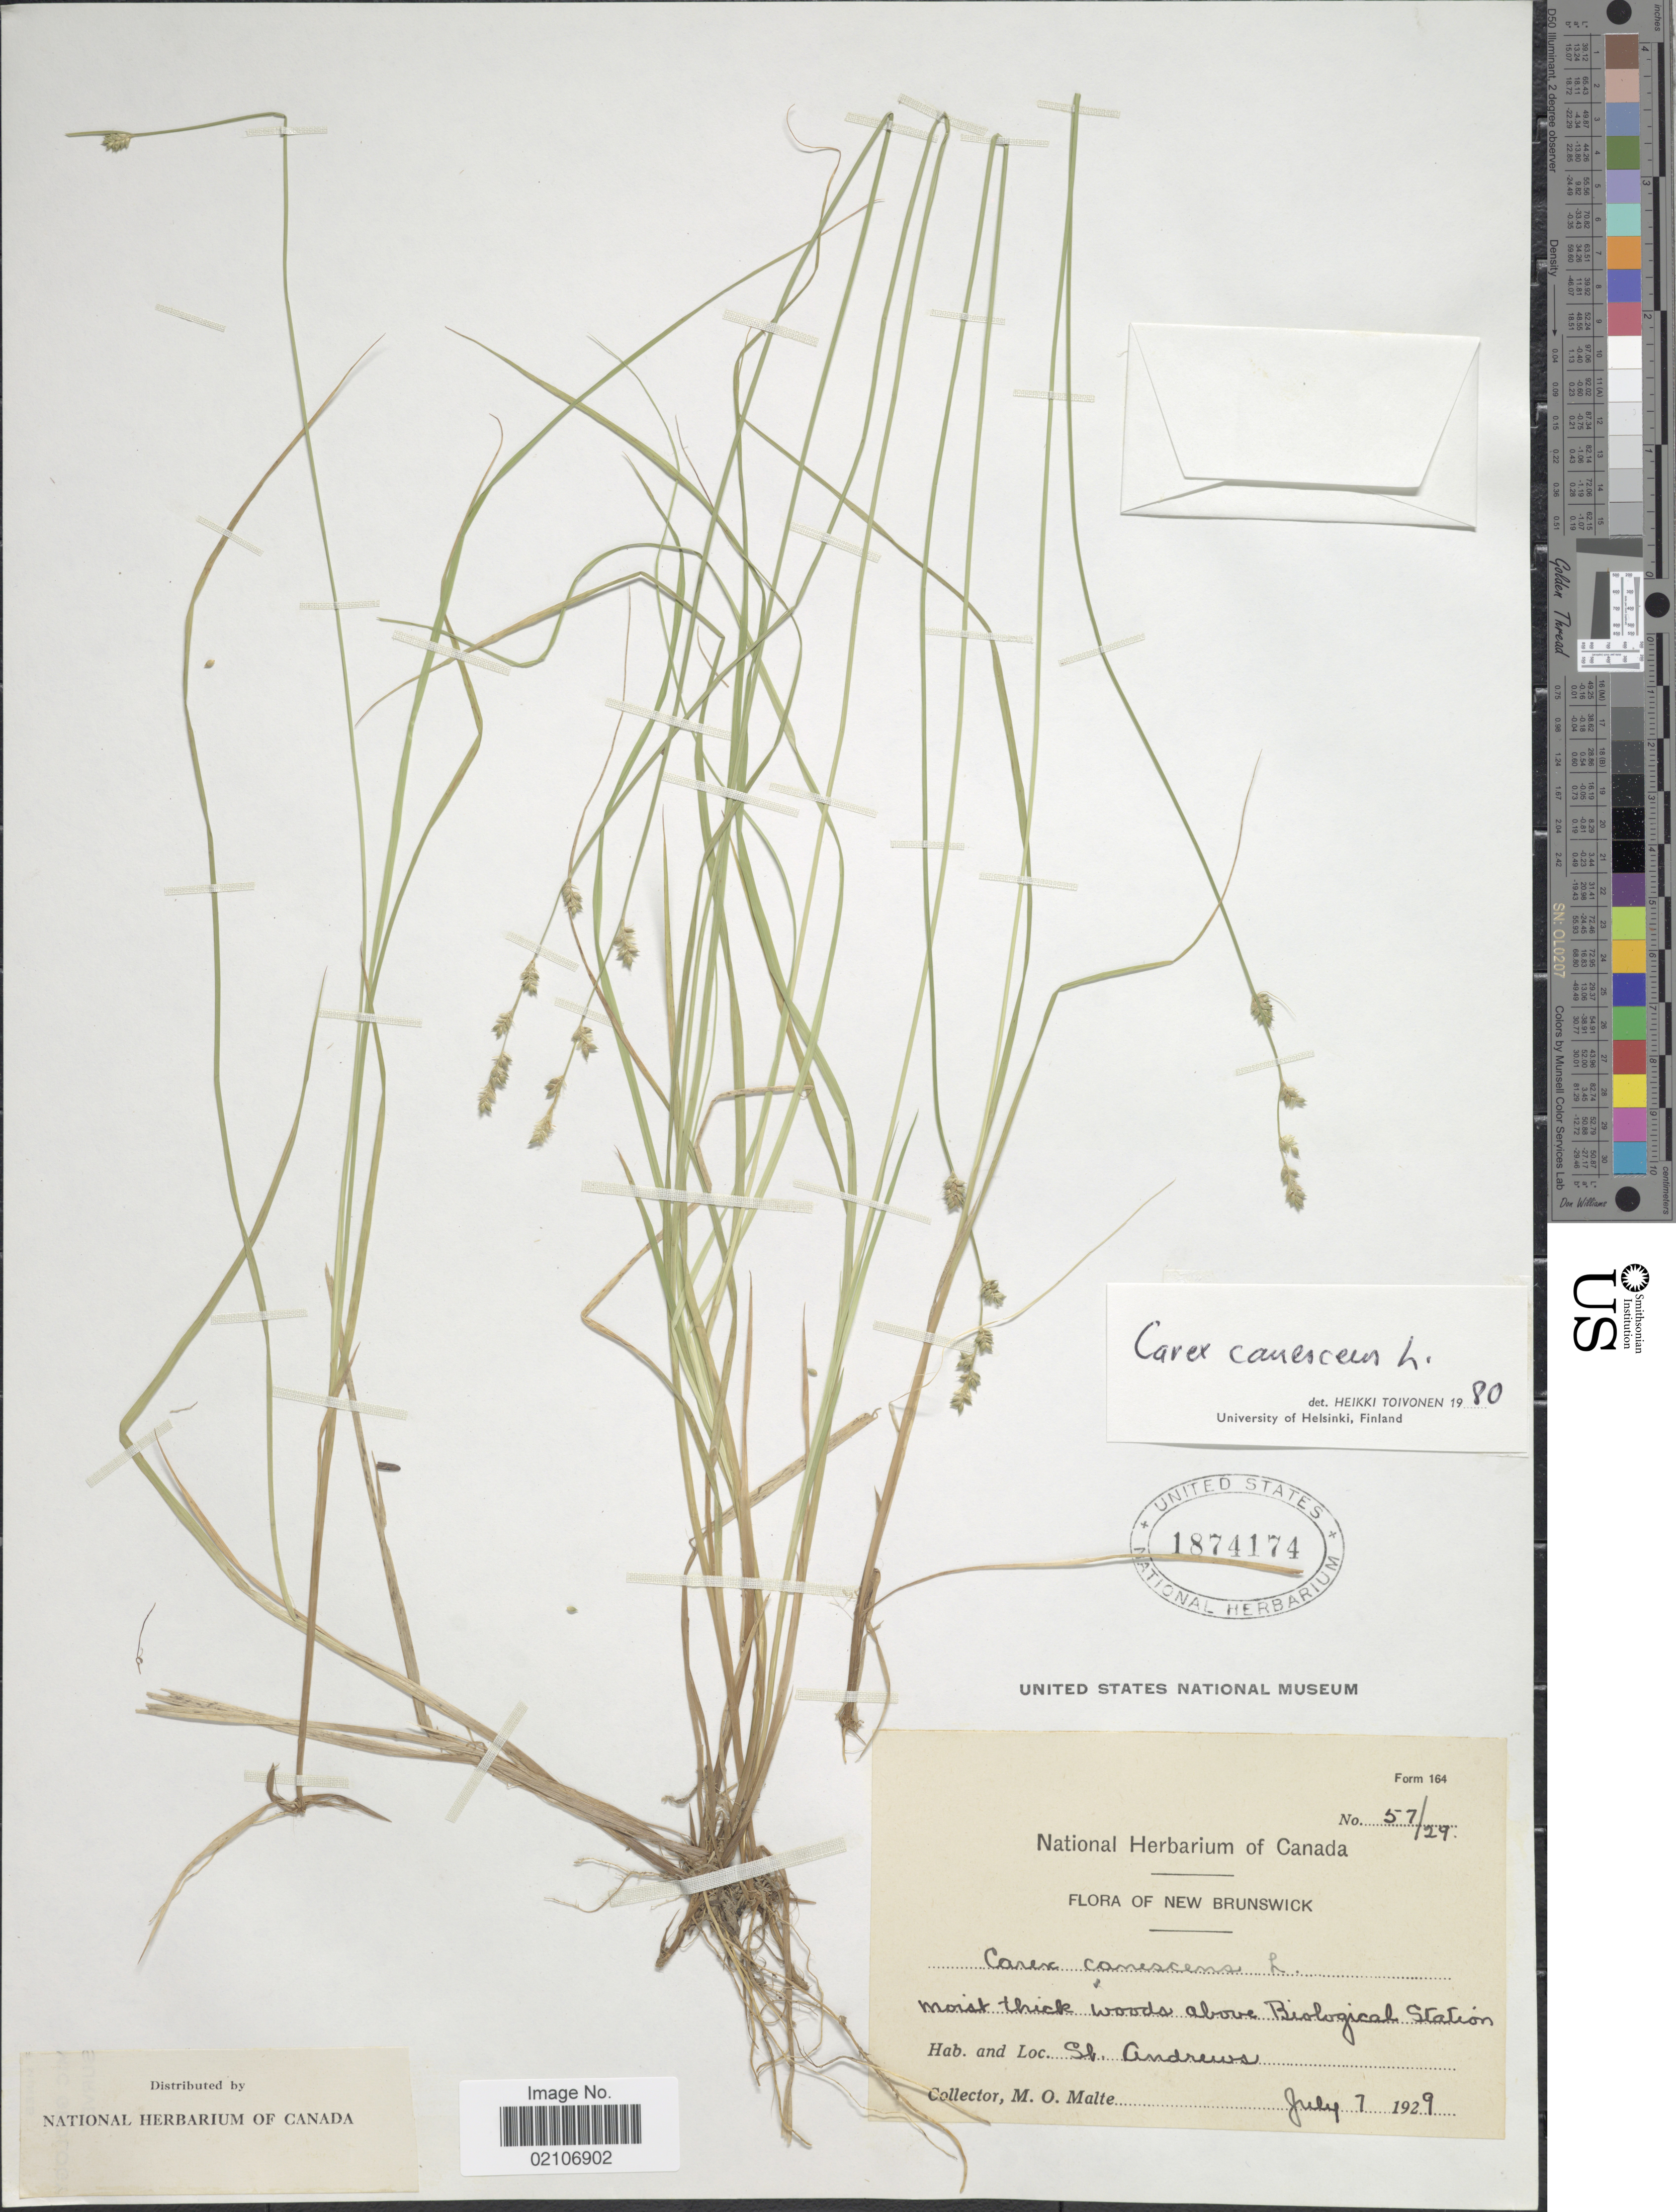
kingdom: Plantae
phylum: Tracheophyta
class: Liliopsida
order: Poales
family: Cyperaceae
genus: Carex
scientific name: Carex canescens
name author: L.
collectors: M. O. Malte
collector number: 57/29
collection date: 1929-07-07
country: Canada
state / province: New Brunswick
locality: New Brunswick, Moist thick woods above Biological Station, St. Andrews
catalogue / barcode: US 1874174